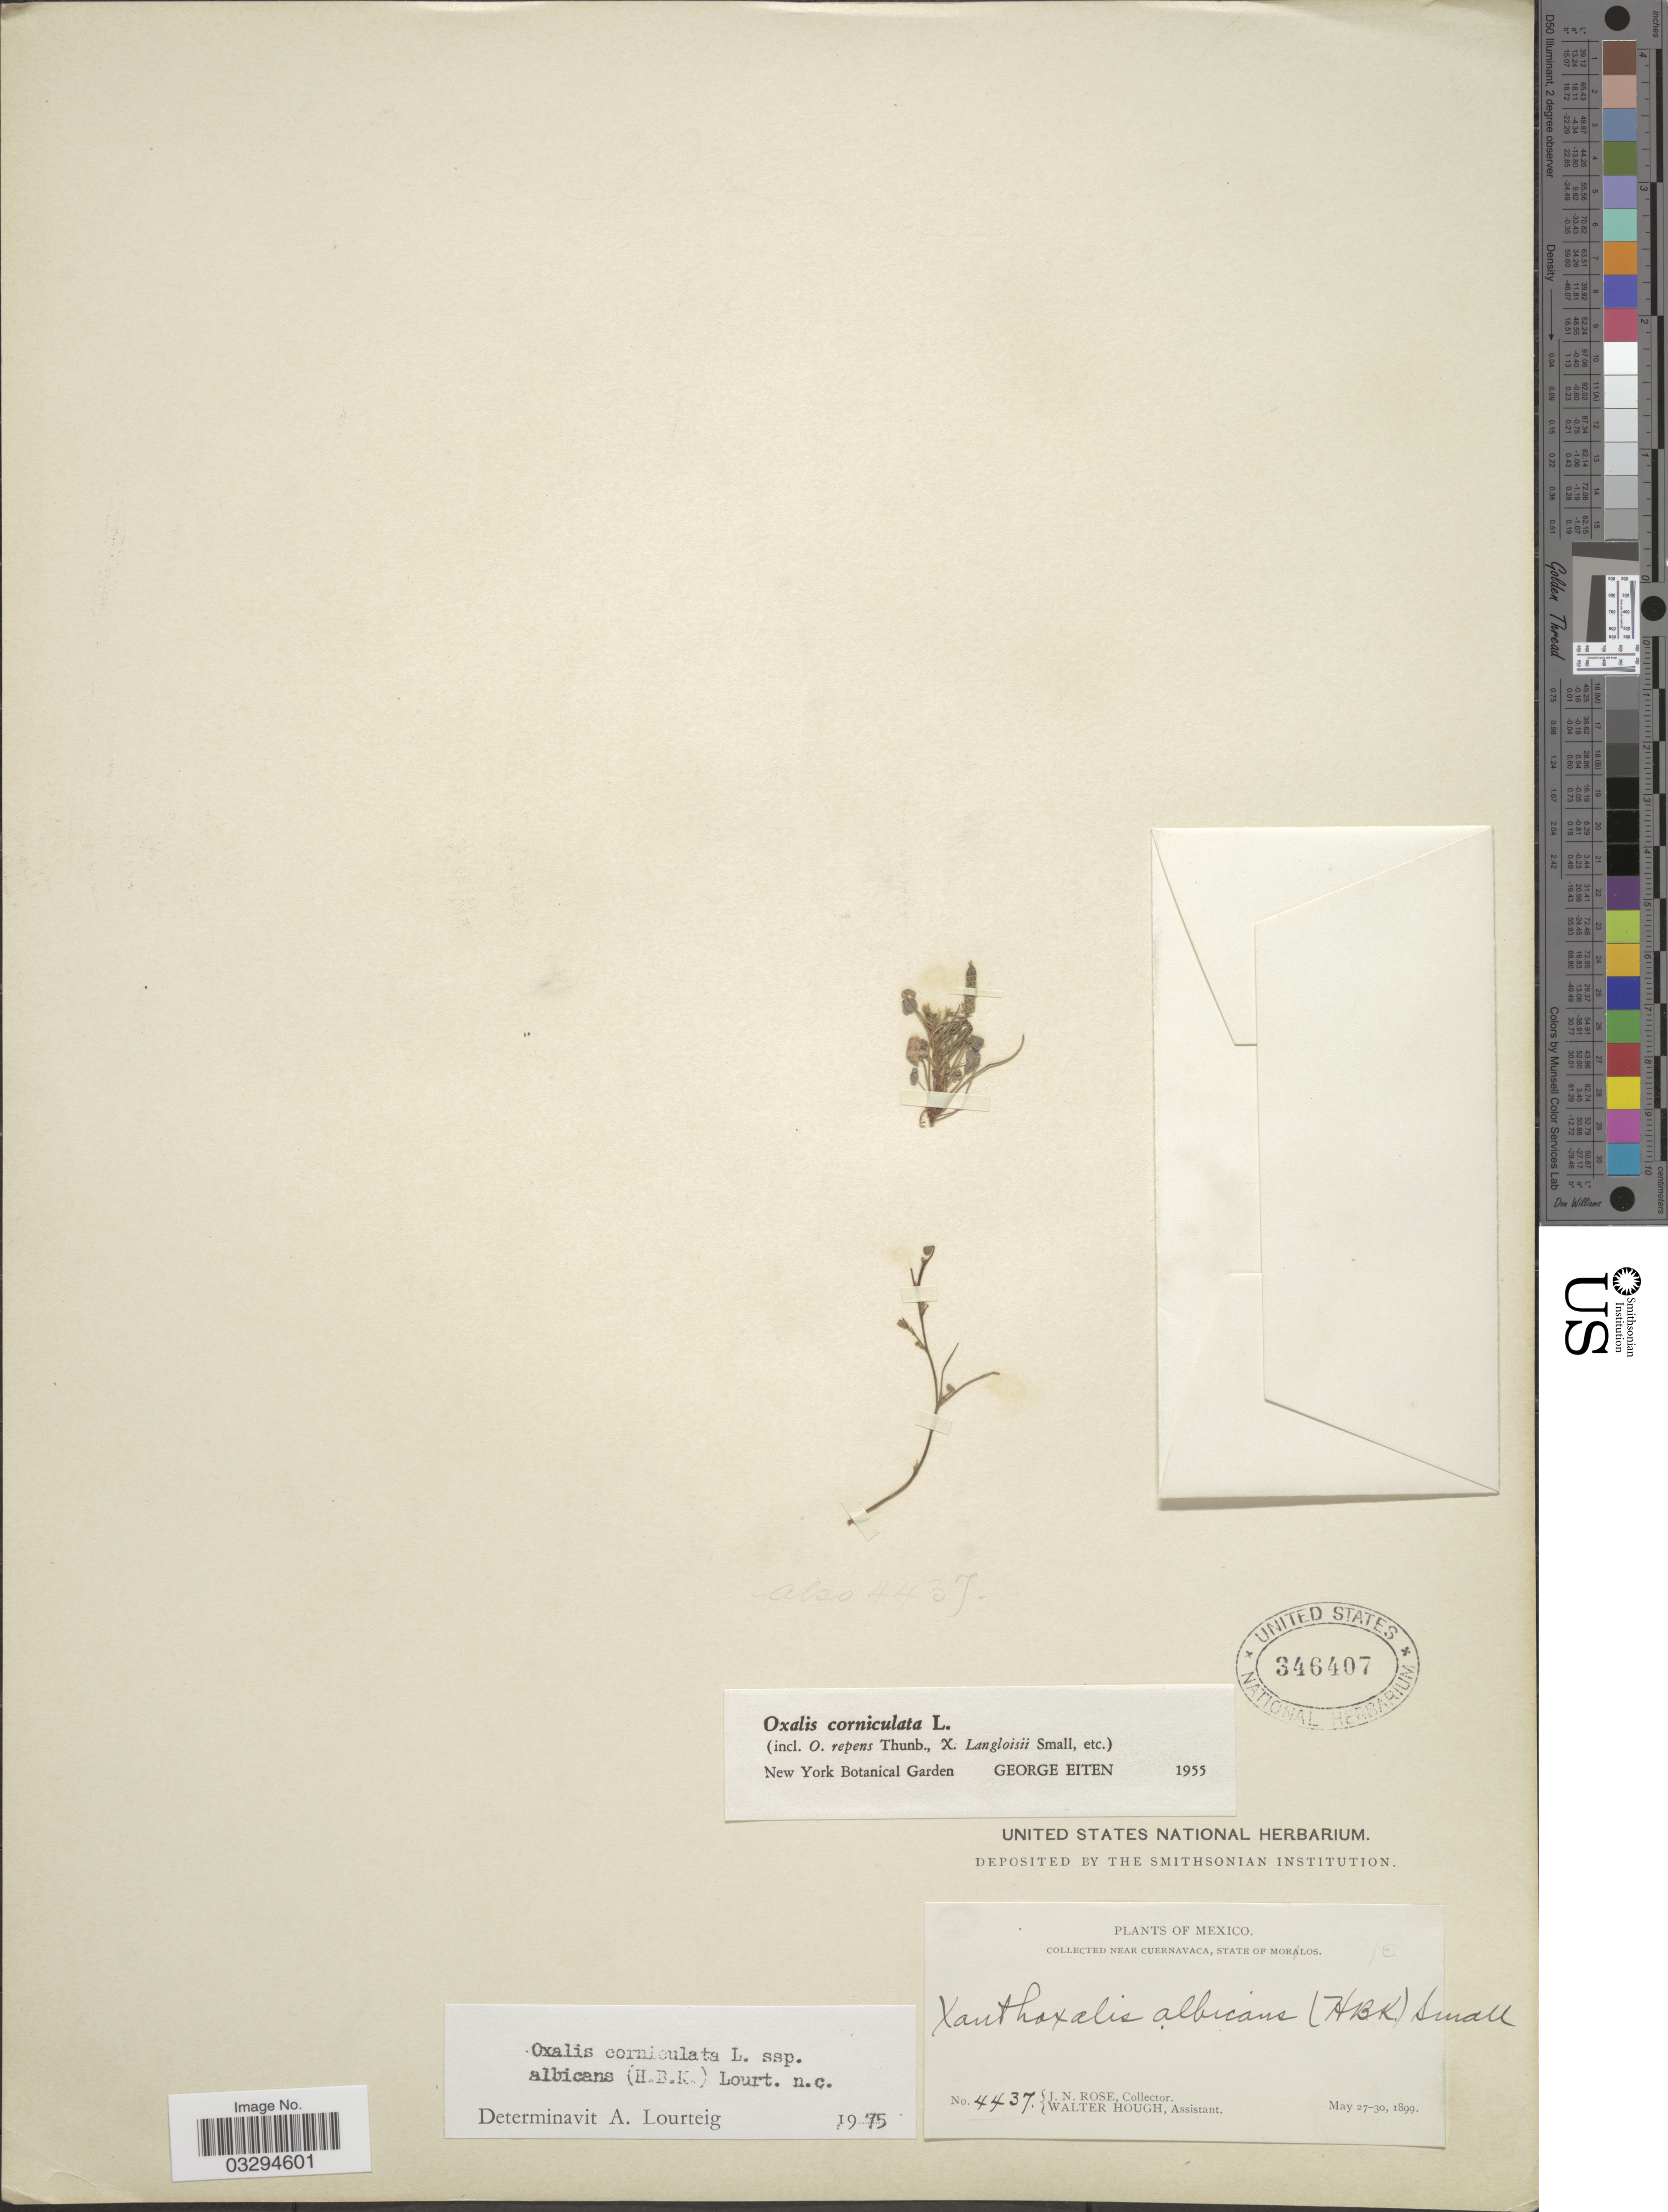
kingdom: Plantae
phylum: Tracheophyta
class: Magnoliopsida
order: Oxalidales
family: Oxalidaceae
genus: Oxalis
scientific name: Oxalis corniculata subsp. albicans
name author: (Kunth) Lourteig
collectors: J. N. Rose & W. Hough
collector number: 4437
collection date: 1899-05-27/1899-05-30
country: Mexico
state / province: Morelos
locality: Near Cuernavaca.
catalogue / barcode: US 346407